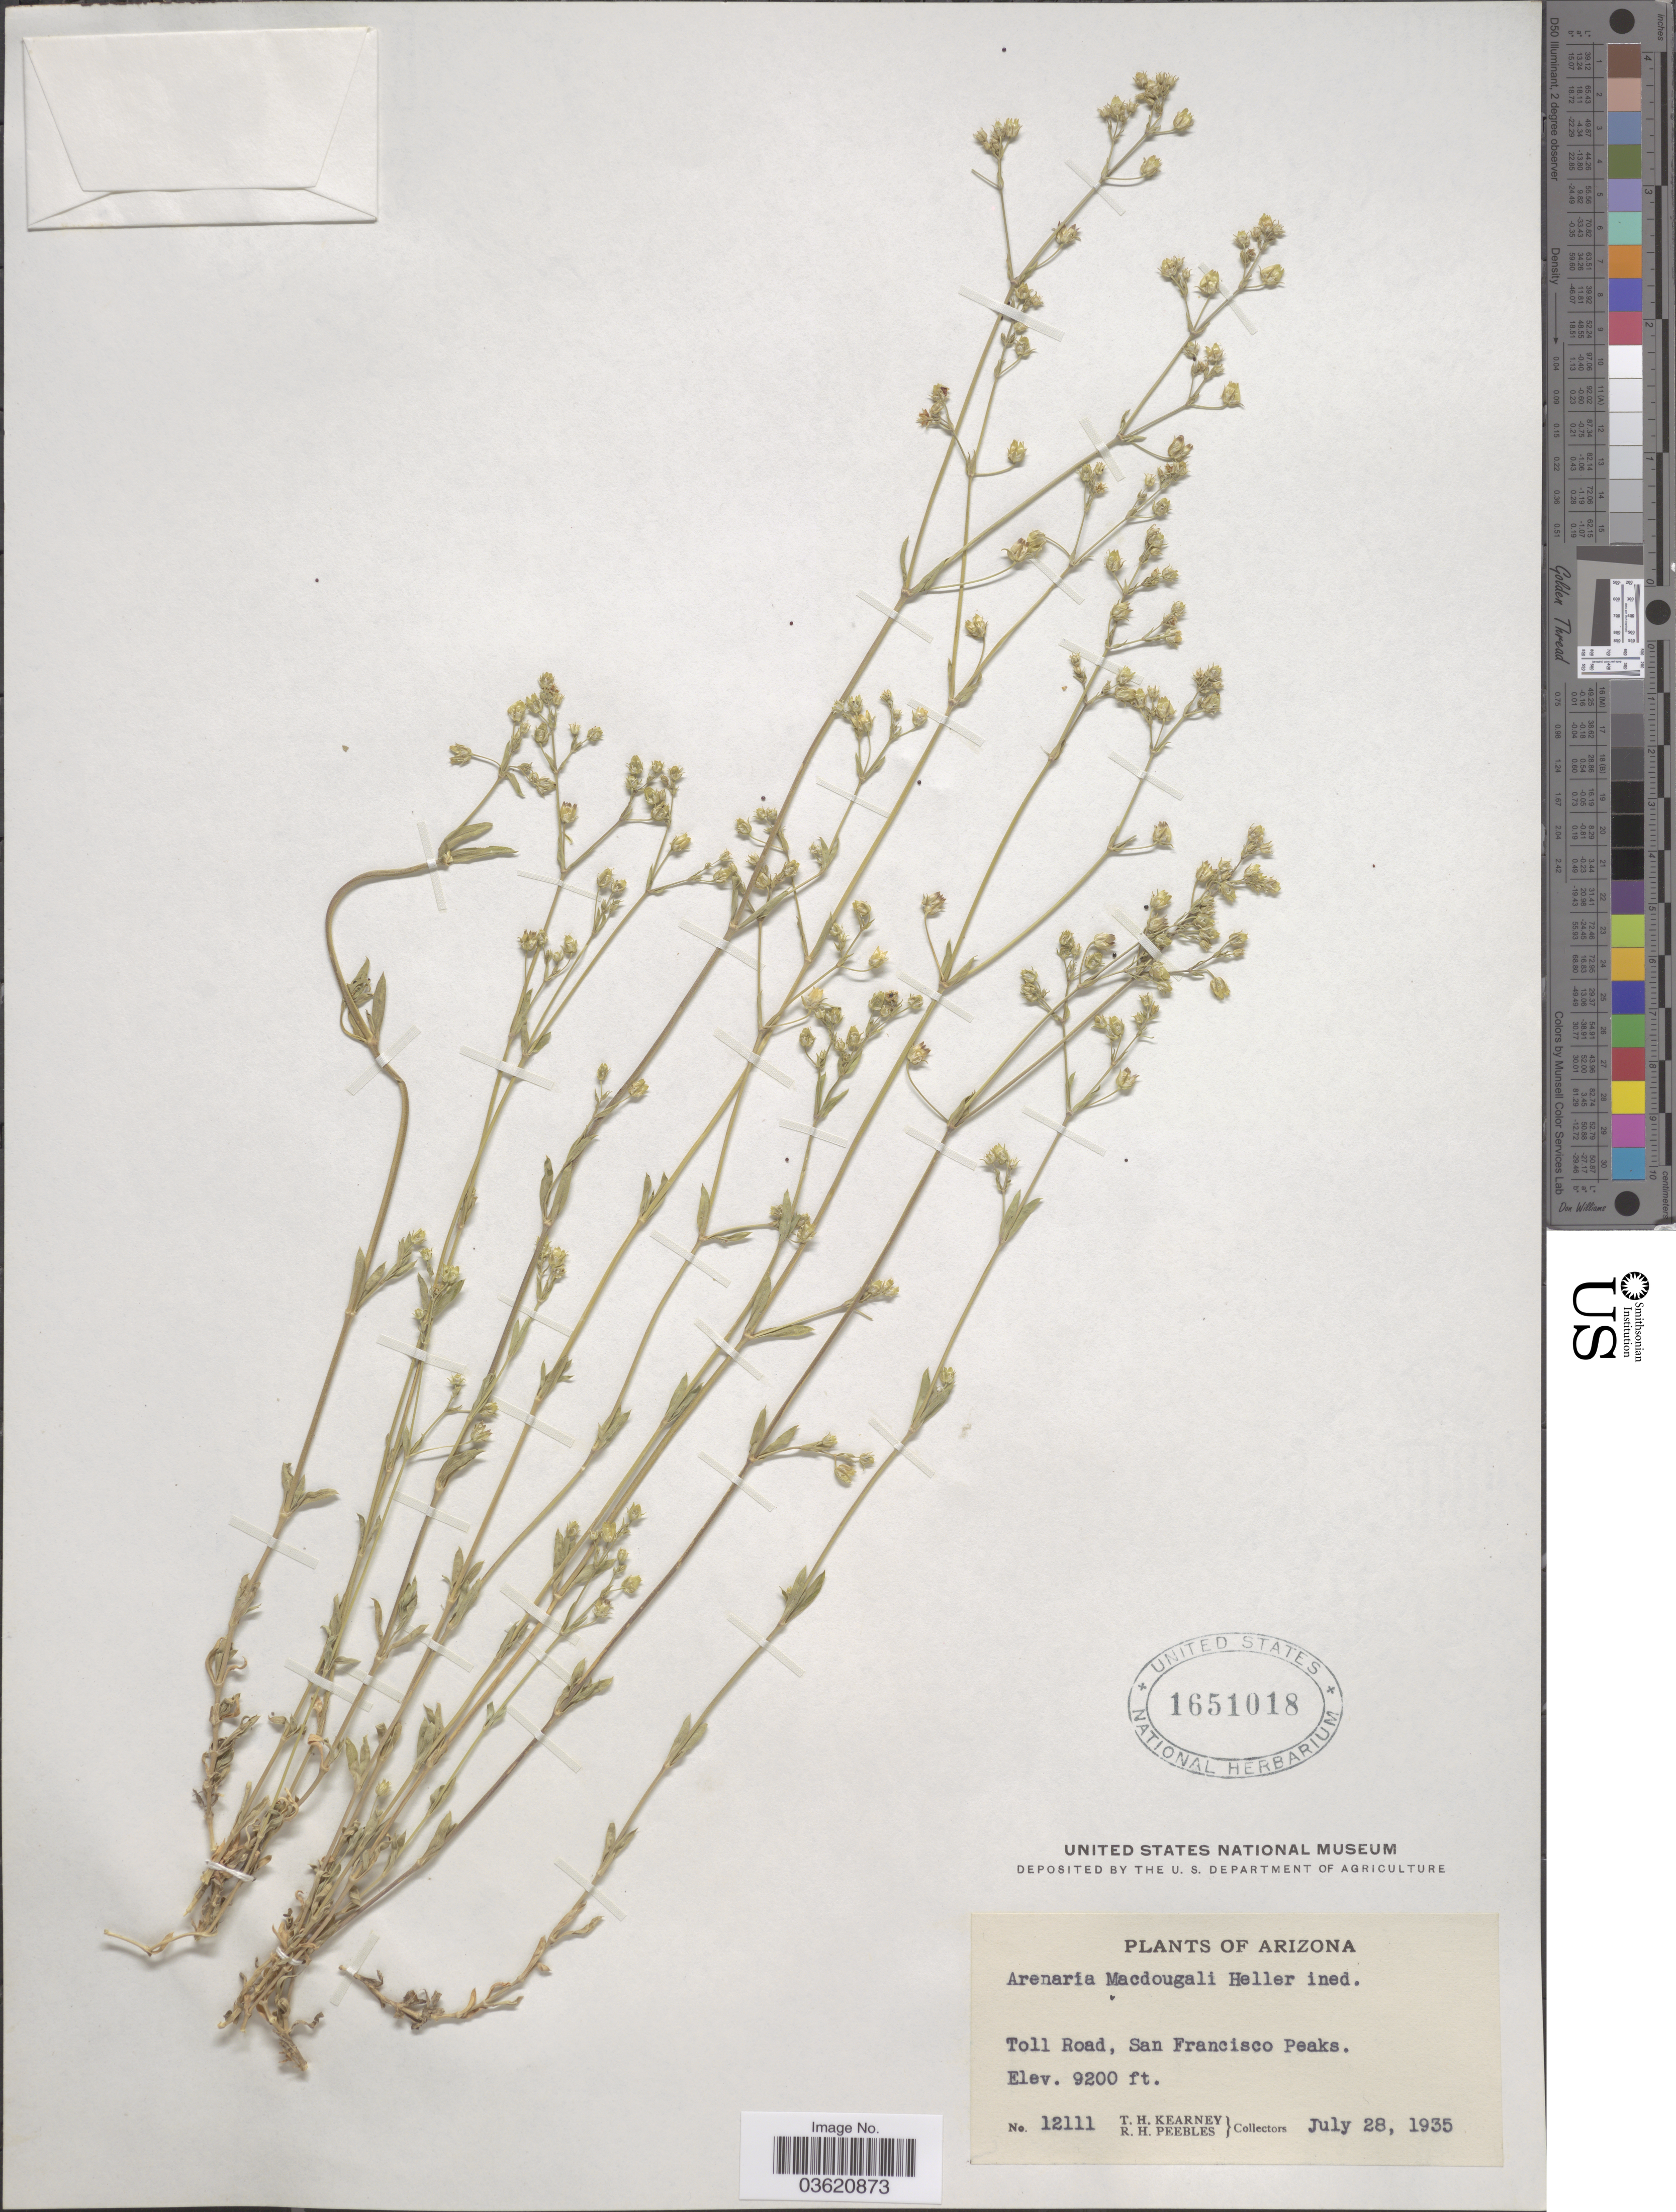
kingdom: Plantae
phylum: Tracheophyta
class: Magnoliopsida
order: Caryophyllales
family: Caryophyllaceae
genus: Arenaria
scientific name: Arenaria macdougalii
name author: A. Heller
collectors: T. H. Kearney & R. H. Peebles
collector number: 12111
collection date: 1935-07-28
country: United States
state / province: Arizona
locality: Toll Road, San Francisco Peaks.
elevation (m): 2804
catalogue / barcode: US 1651018